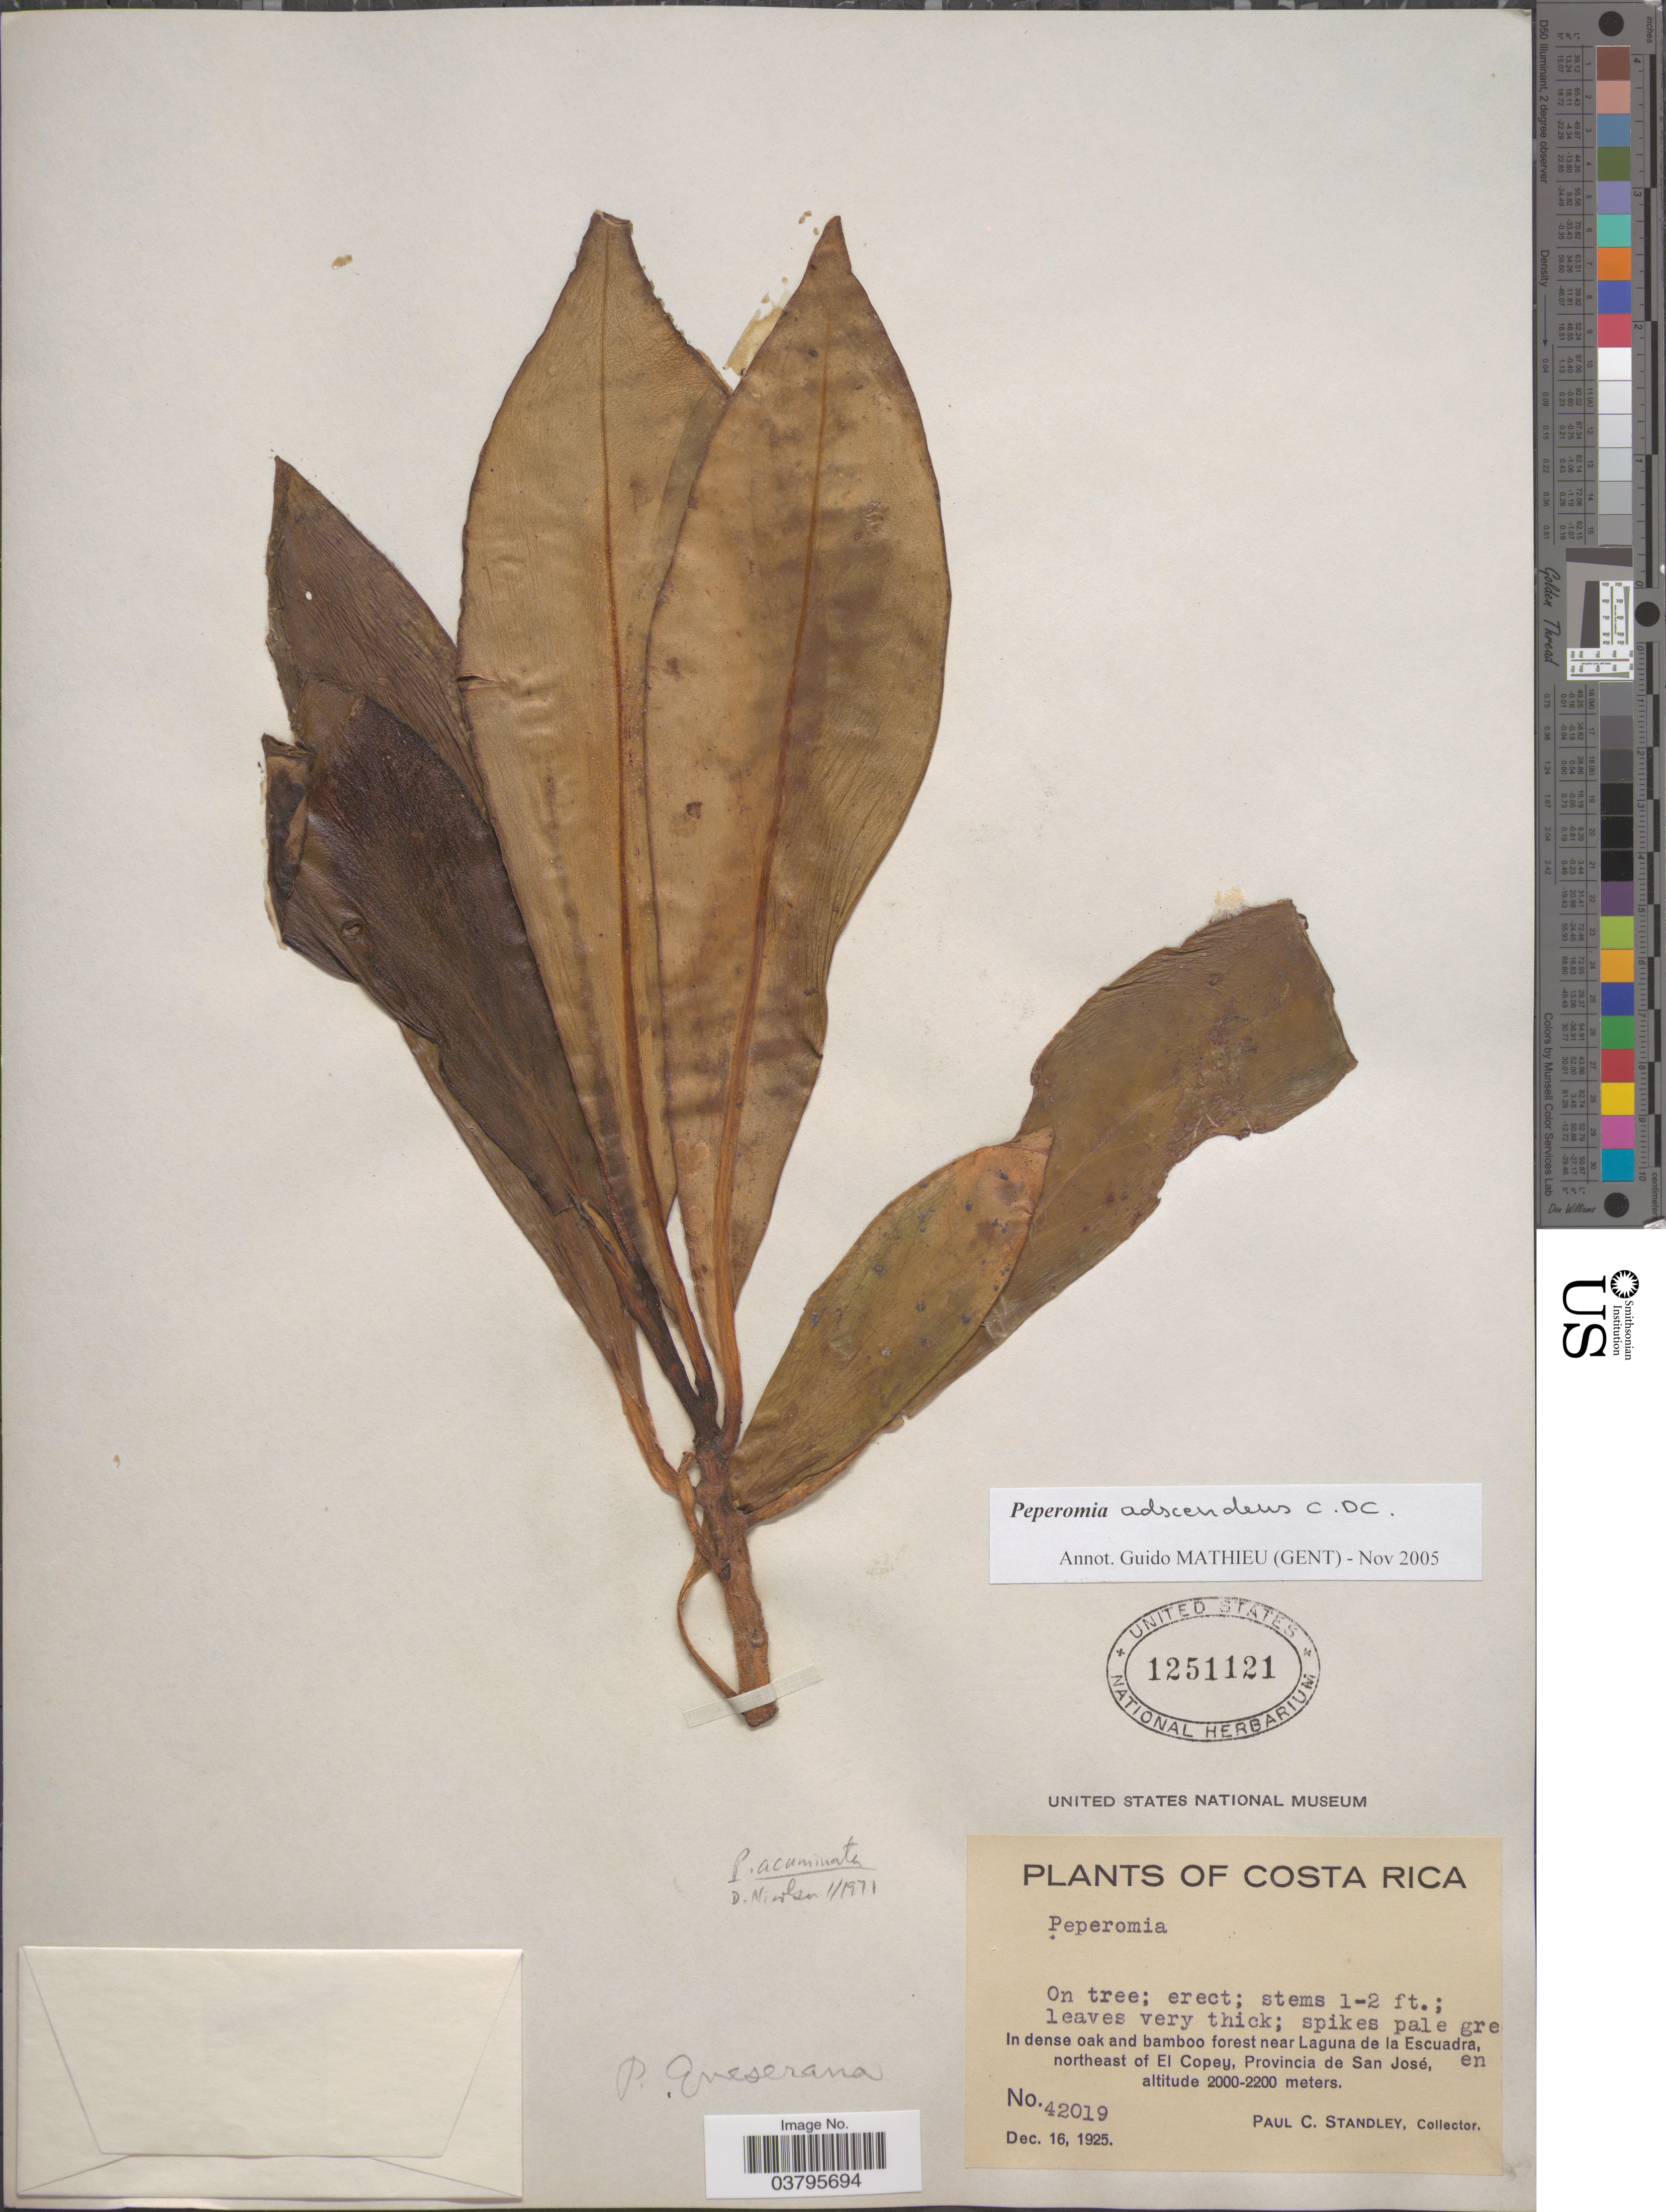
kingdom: Plantae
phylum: Tracheophyta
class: Magnoliopsida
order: Piperales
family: Piperaceae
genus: Peperomia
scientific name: Peperomia adscendens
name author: C. DC.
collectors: P. C. Standley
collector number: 42019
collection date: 1925-12-16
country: Costa Rica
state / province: San José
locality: Near Laguna de la Escuadra, northeast of El Copey.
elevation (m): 2000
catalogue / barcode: US 1251121